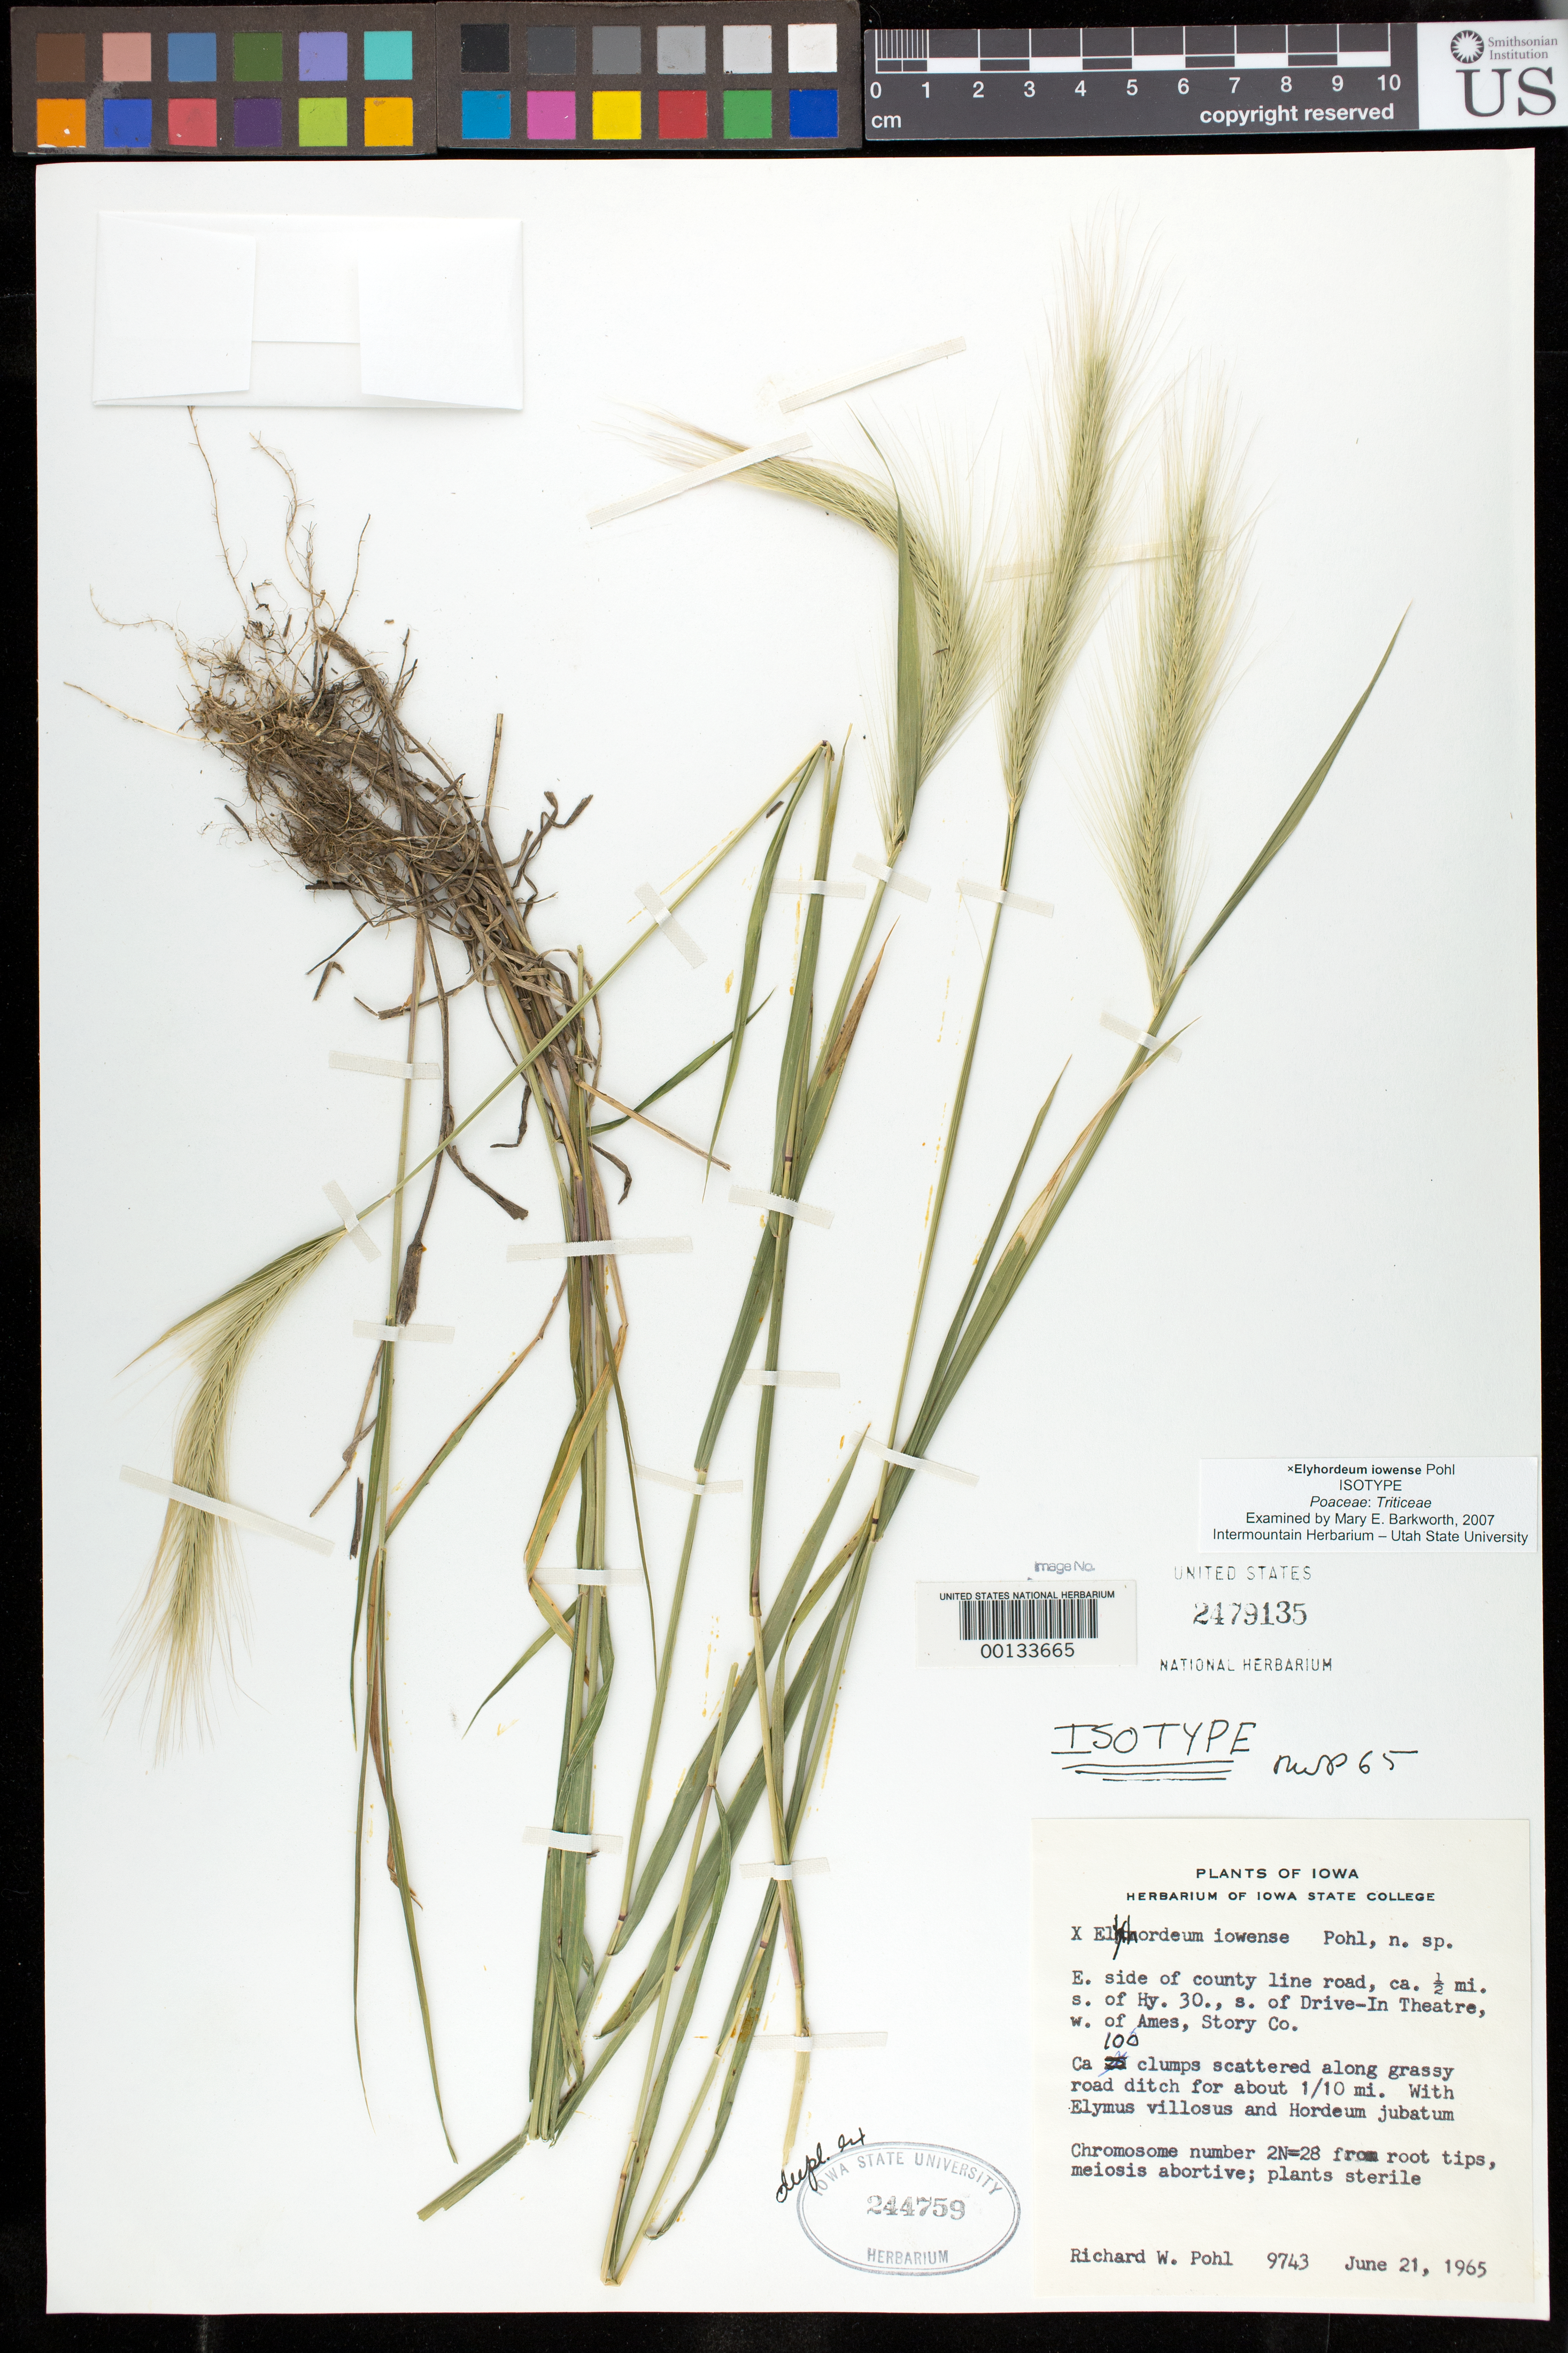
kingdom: Plantae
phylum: Tracheophyta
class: Liliopsida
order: Poales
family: Poaceae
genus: Elyhordeum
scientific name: x Elyhordeum iowense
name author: R.W. Pohl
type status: Isotype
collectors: R. W. Pohl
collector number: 9743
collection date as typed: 21 Jun 1965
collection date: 1965-06-21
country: United States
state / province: Iowa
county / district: Story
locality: W of Ames.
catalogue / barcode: US 2479135